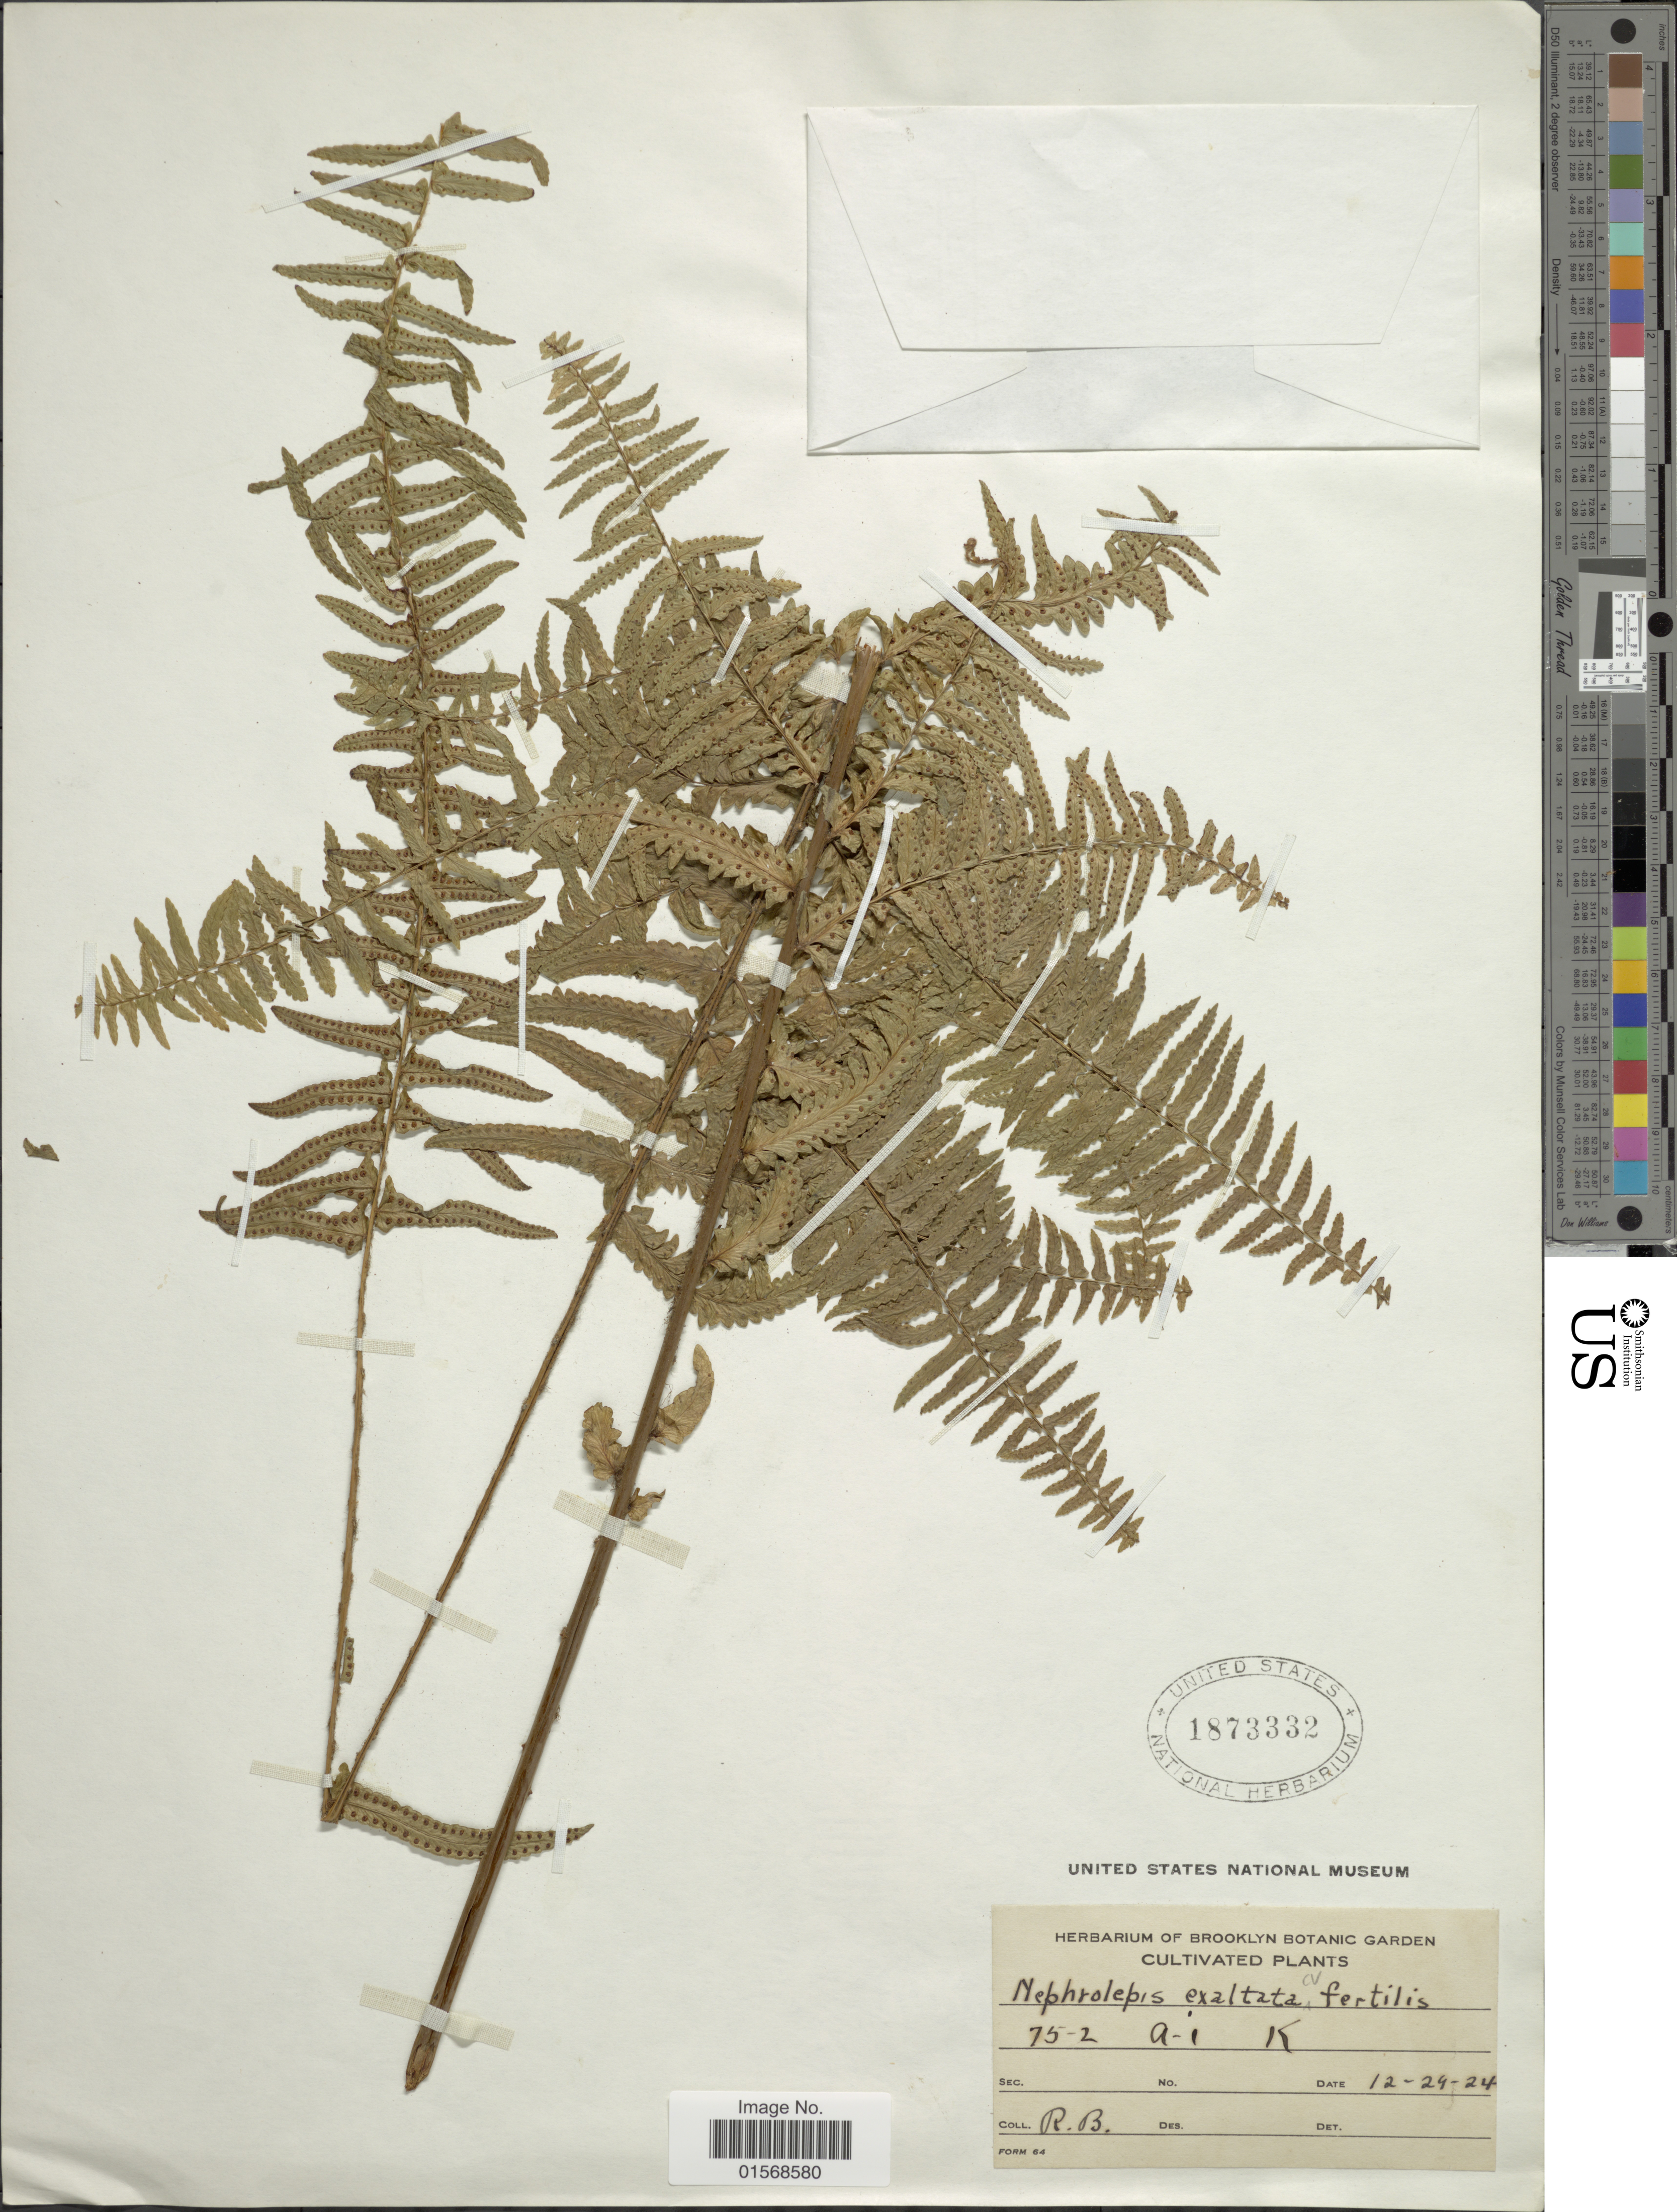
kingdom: Plantae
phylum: Tracheophyta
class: Polypodiopsida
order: Polypodiales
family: Nephrolepidaceae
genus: Nephrolepis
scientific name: Nephrolepis 'Fertilis'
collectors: R. B.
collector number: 75-2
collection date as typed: Transcribed d/m/y: 24/12/24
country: United States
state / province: New York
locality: A-I K. [unsure placement]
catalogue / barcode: US 1873332